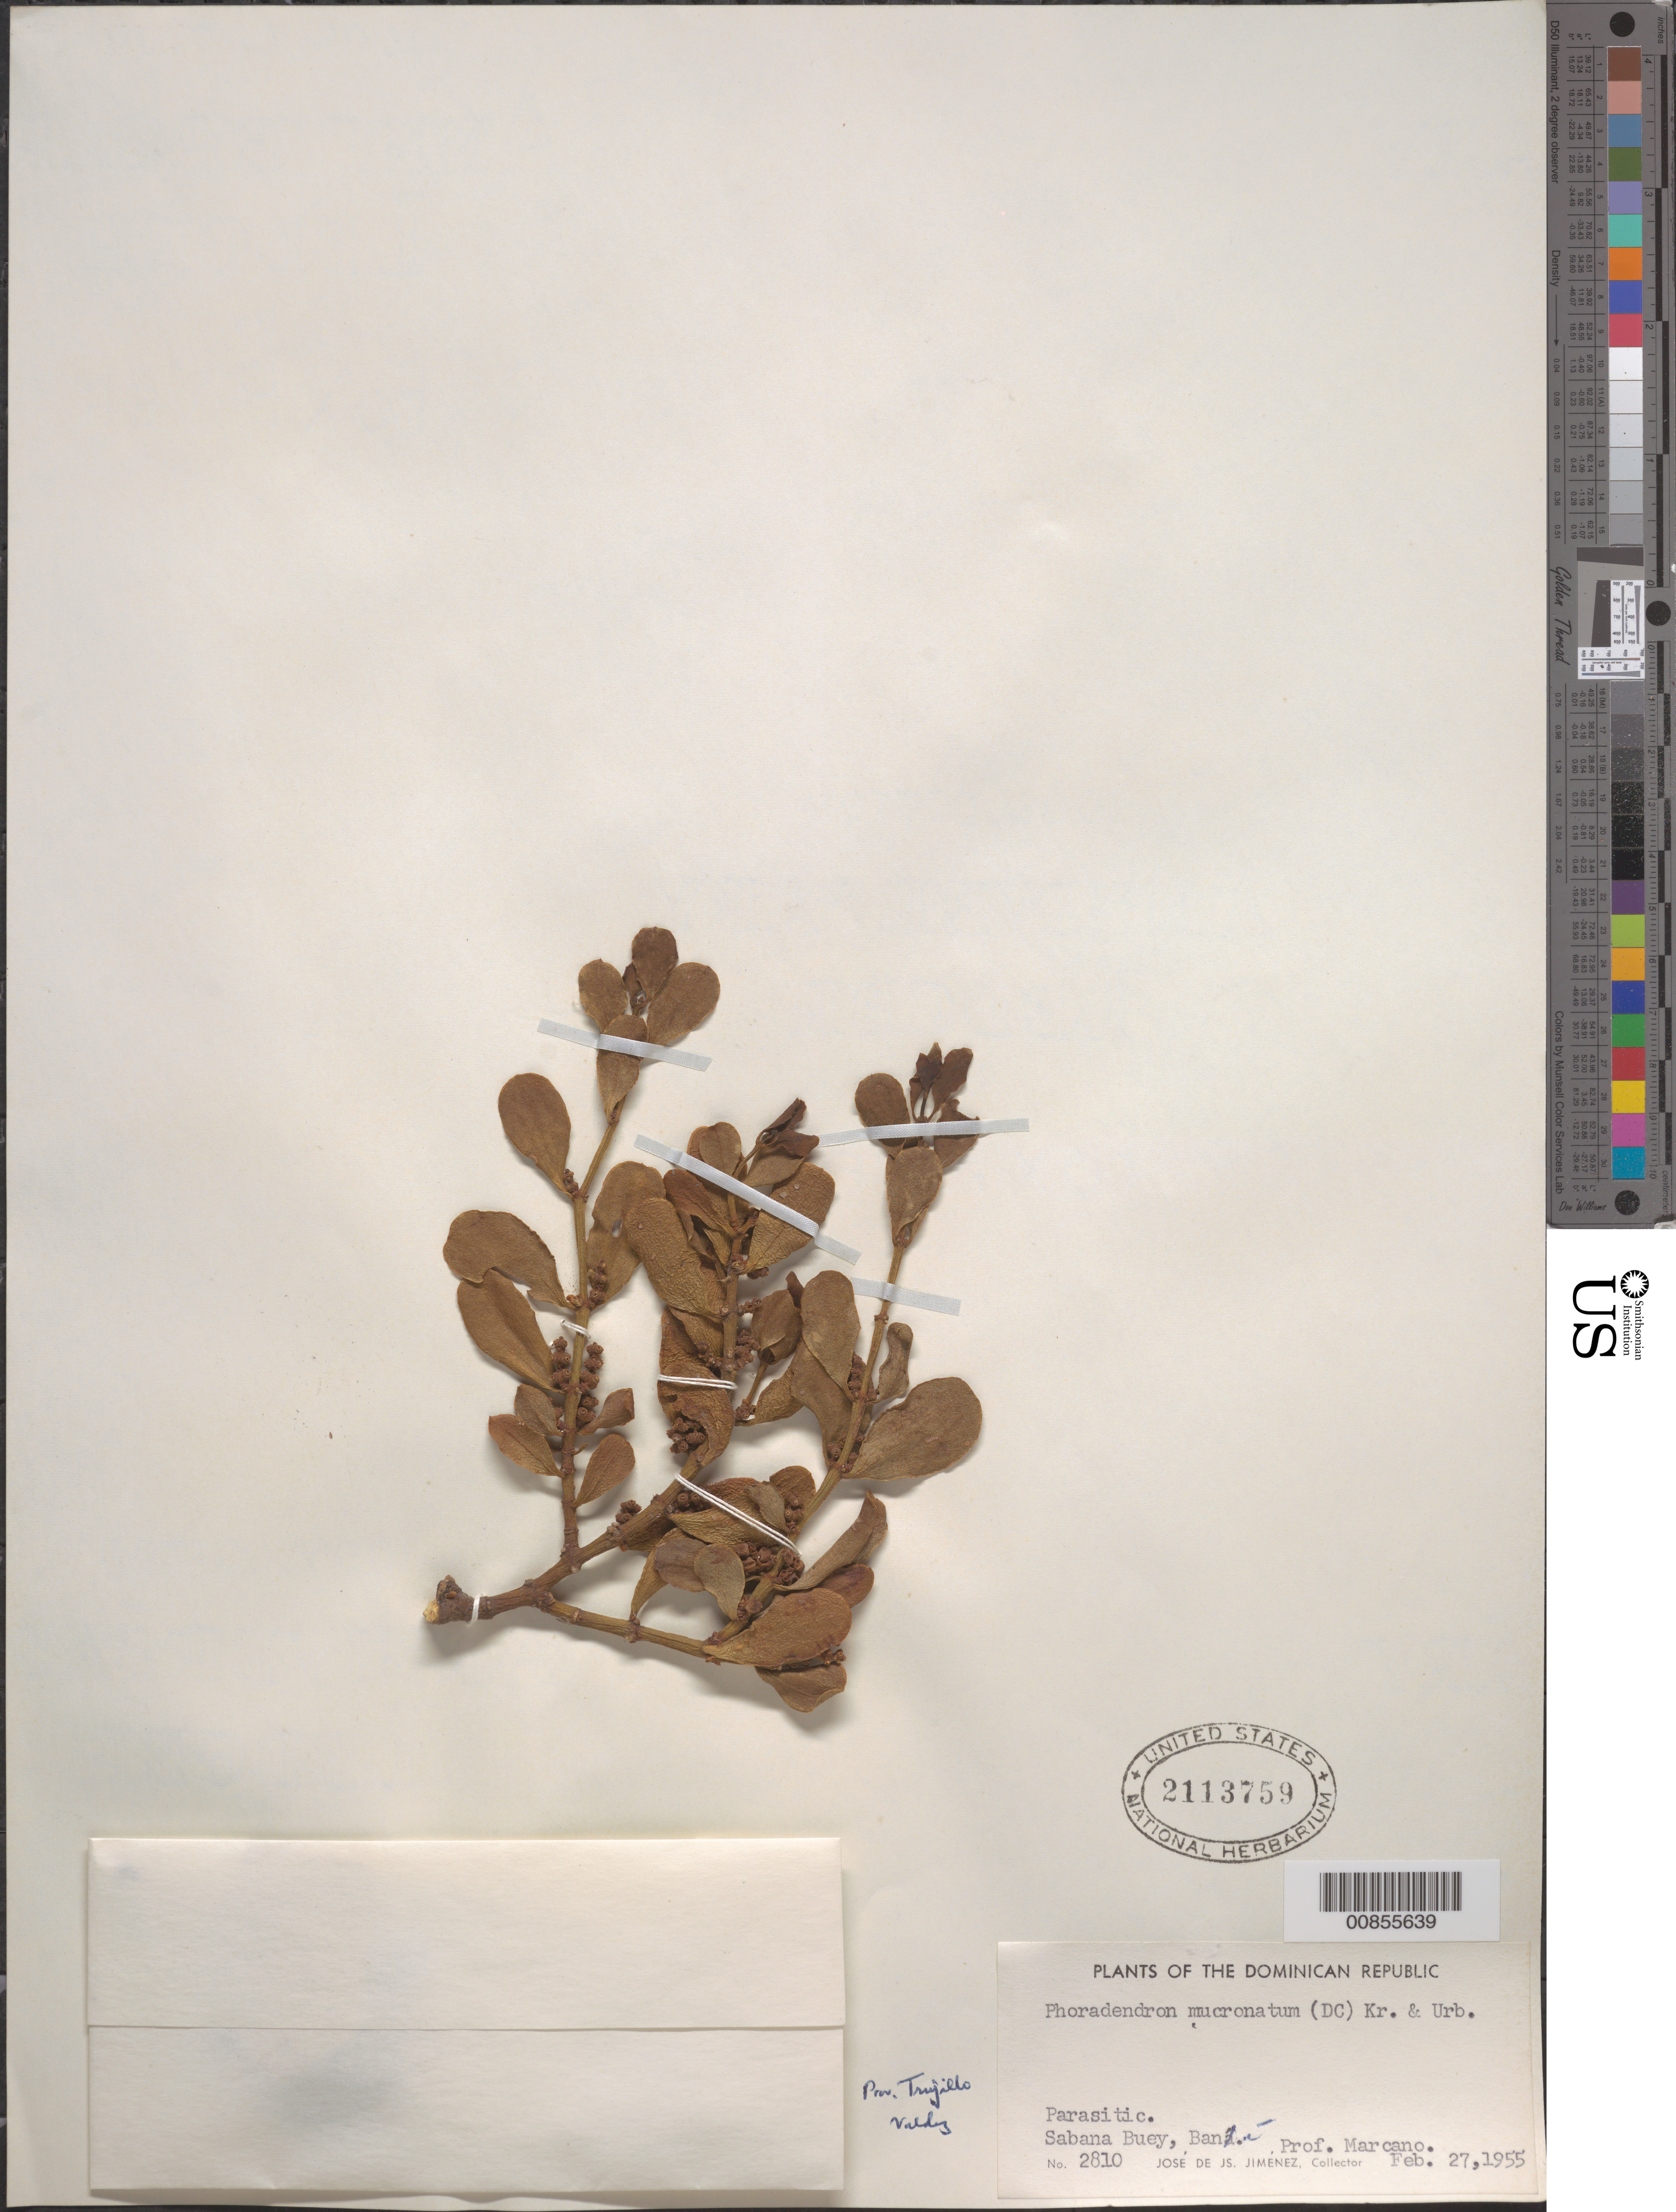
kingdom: Plantae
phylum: Tracheophyta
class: Magnoliopsida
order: Santalales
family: Viscaceae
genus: Phoradendron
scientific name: Phoradendron mucronatum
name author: (DC.) Krug & Urb.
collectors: J. J. Jiménez Almonte & E. J. Marcano F.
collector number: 2810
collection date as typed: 27 Feb 1955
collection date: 1955-02-27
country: Dominican Republic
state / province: Peravia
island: Hispaniola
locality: Sabana Buey, Baní. Prov. Trujillo Valdez (obsolete).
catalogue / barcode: US 2113759